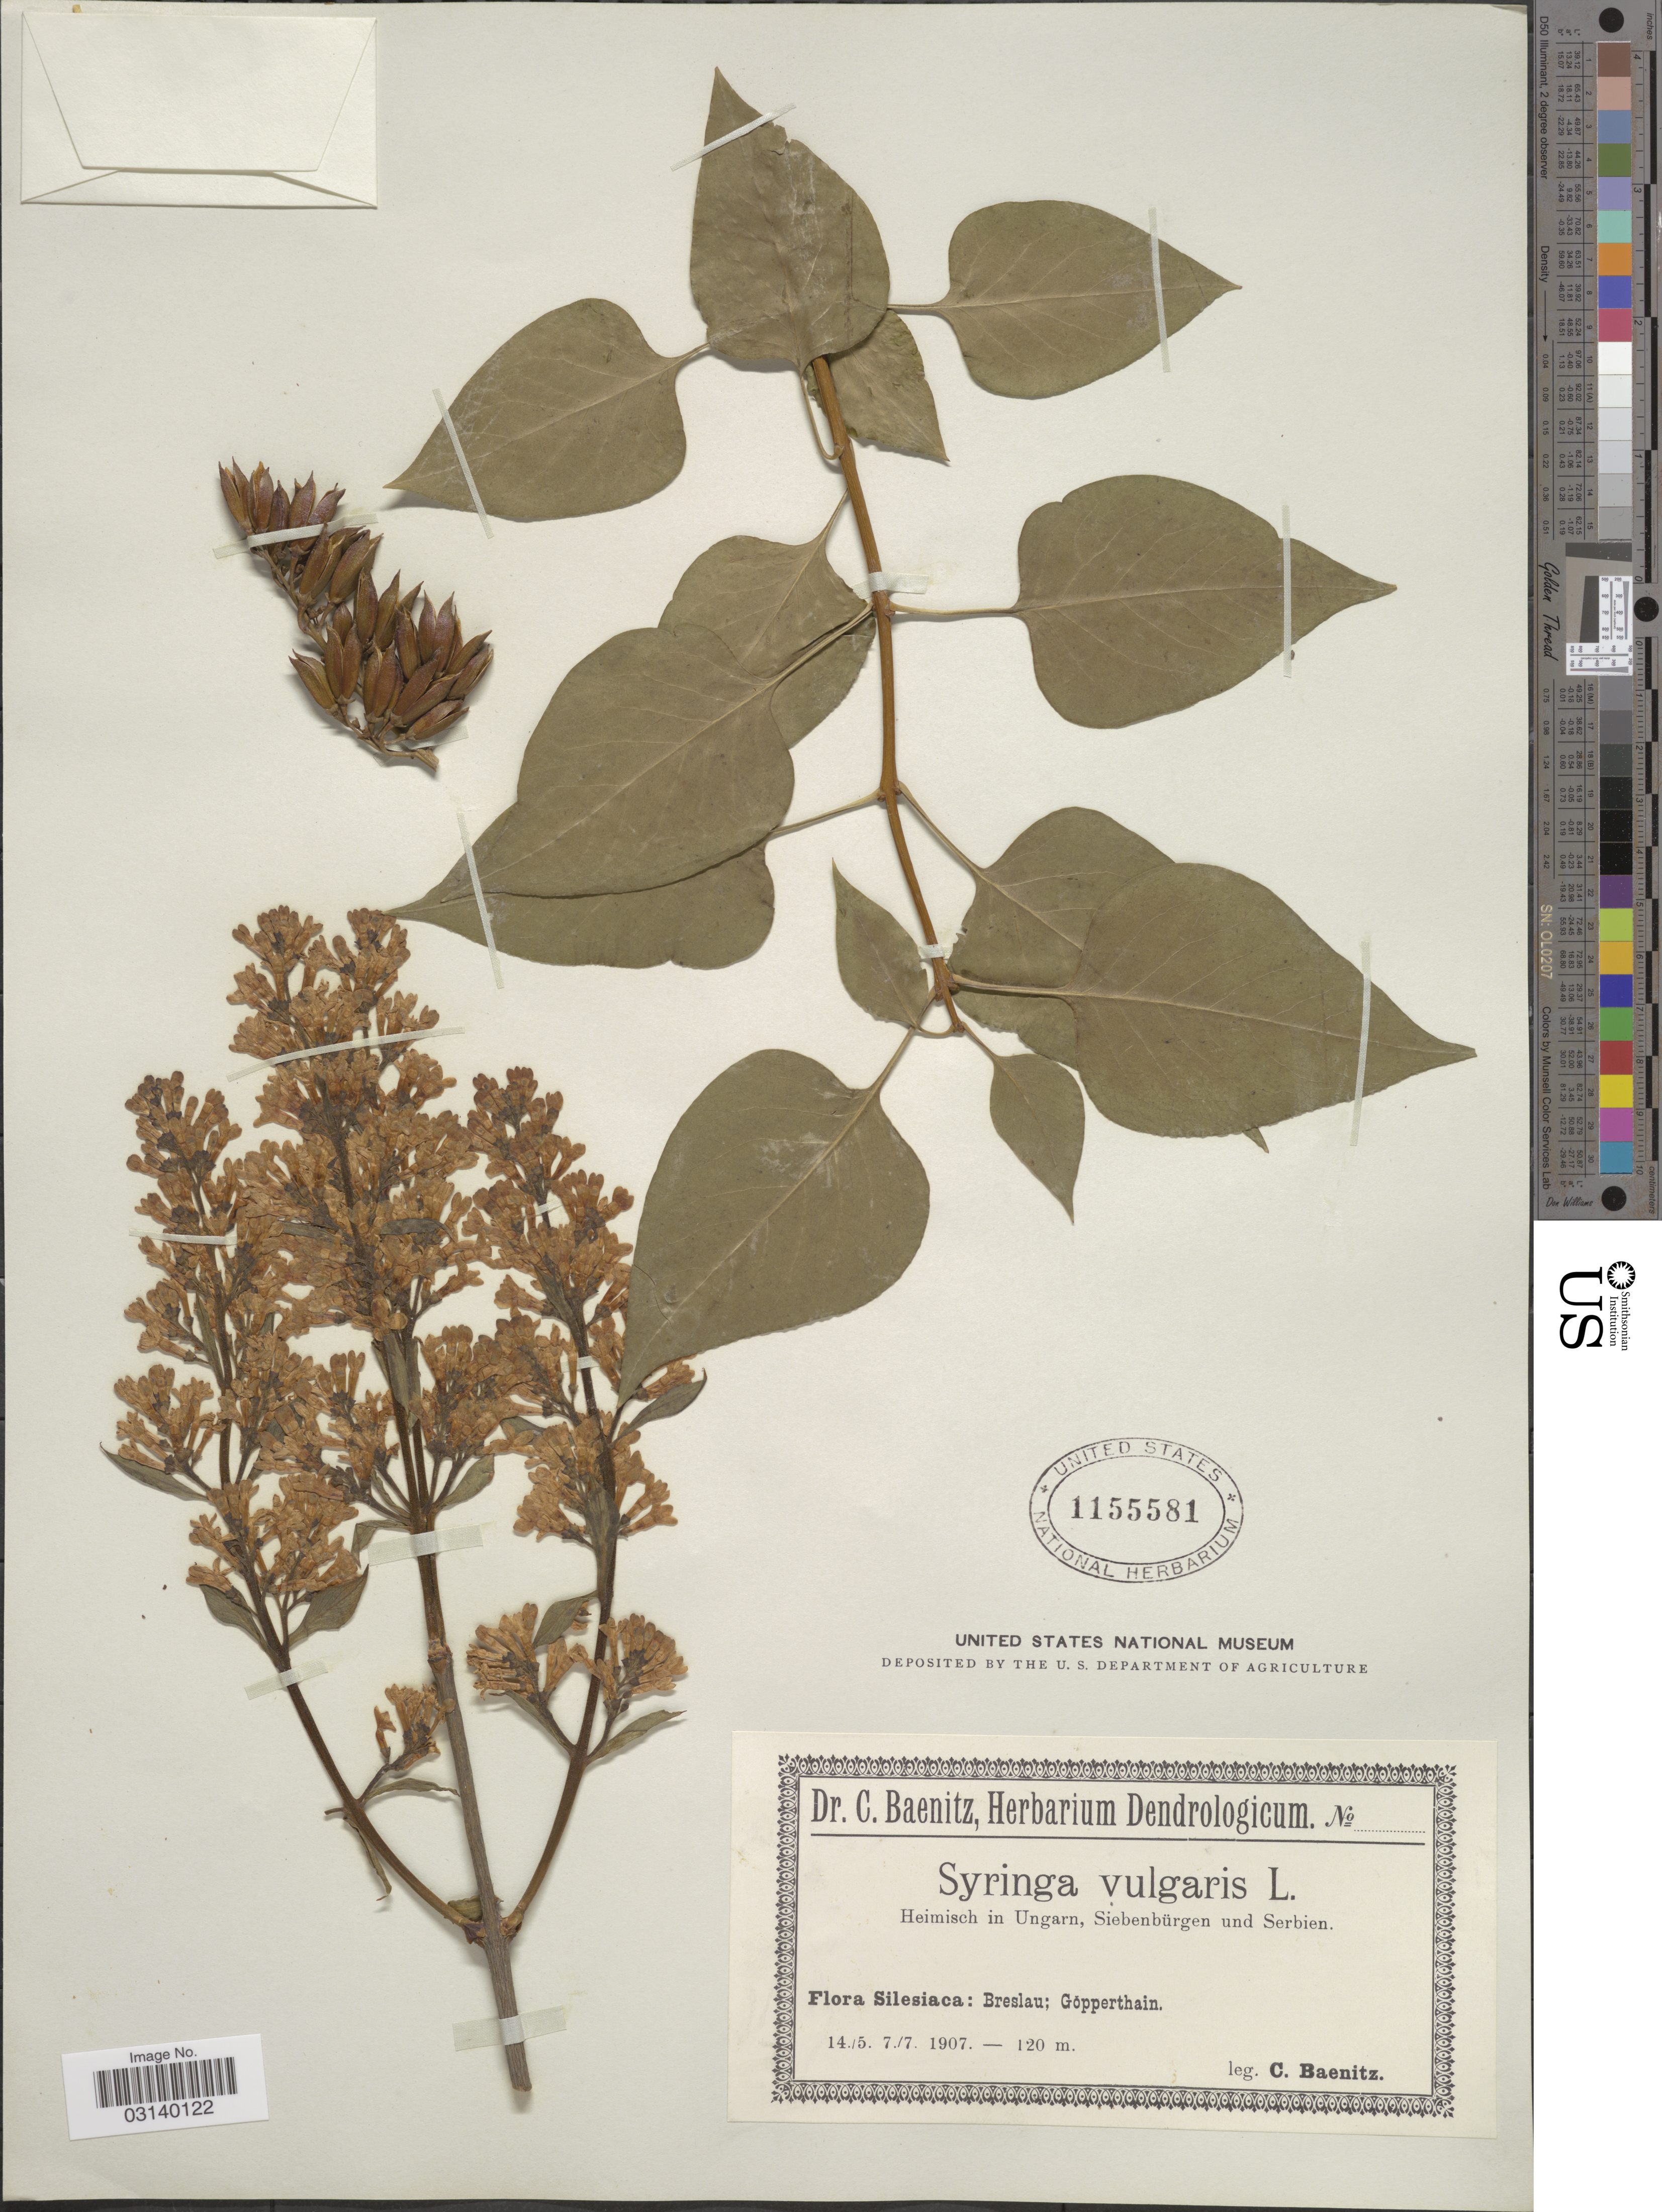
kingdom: Plantae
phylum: Tracheophyta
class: Magnoliopsida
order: Lamiales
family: Oleaceae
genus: Syringa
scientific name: Syringa vulgaris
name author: L.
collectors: C. G. Baenitz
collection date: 1907-05-14/1907-07-07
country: Poland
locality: Silesiaca: Breslau; Göpperthain.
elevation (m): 120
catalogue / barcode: US 1155581